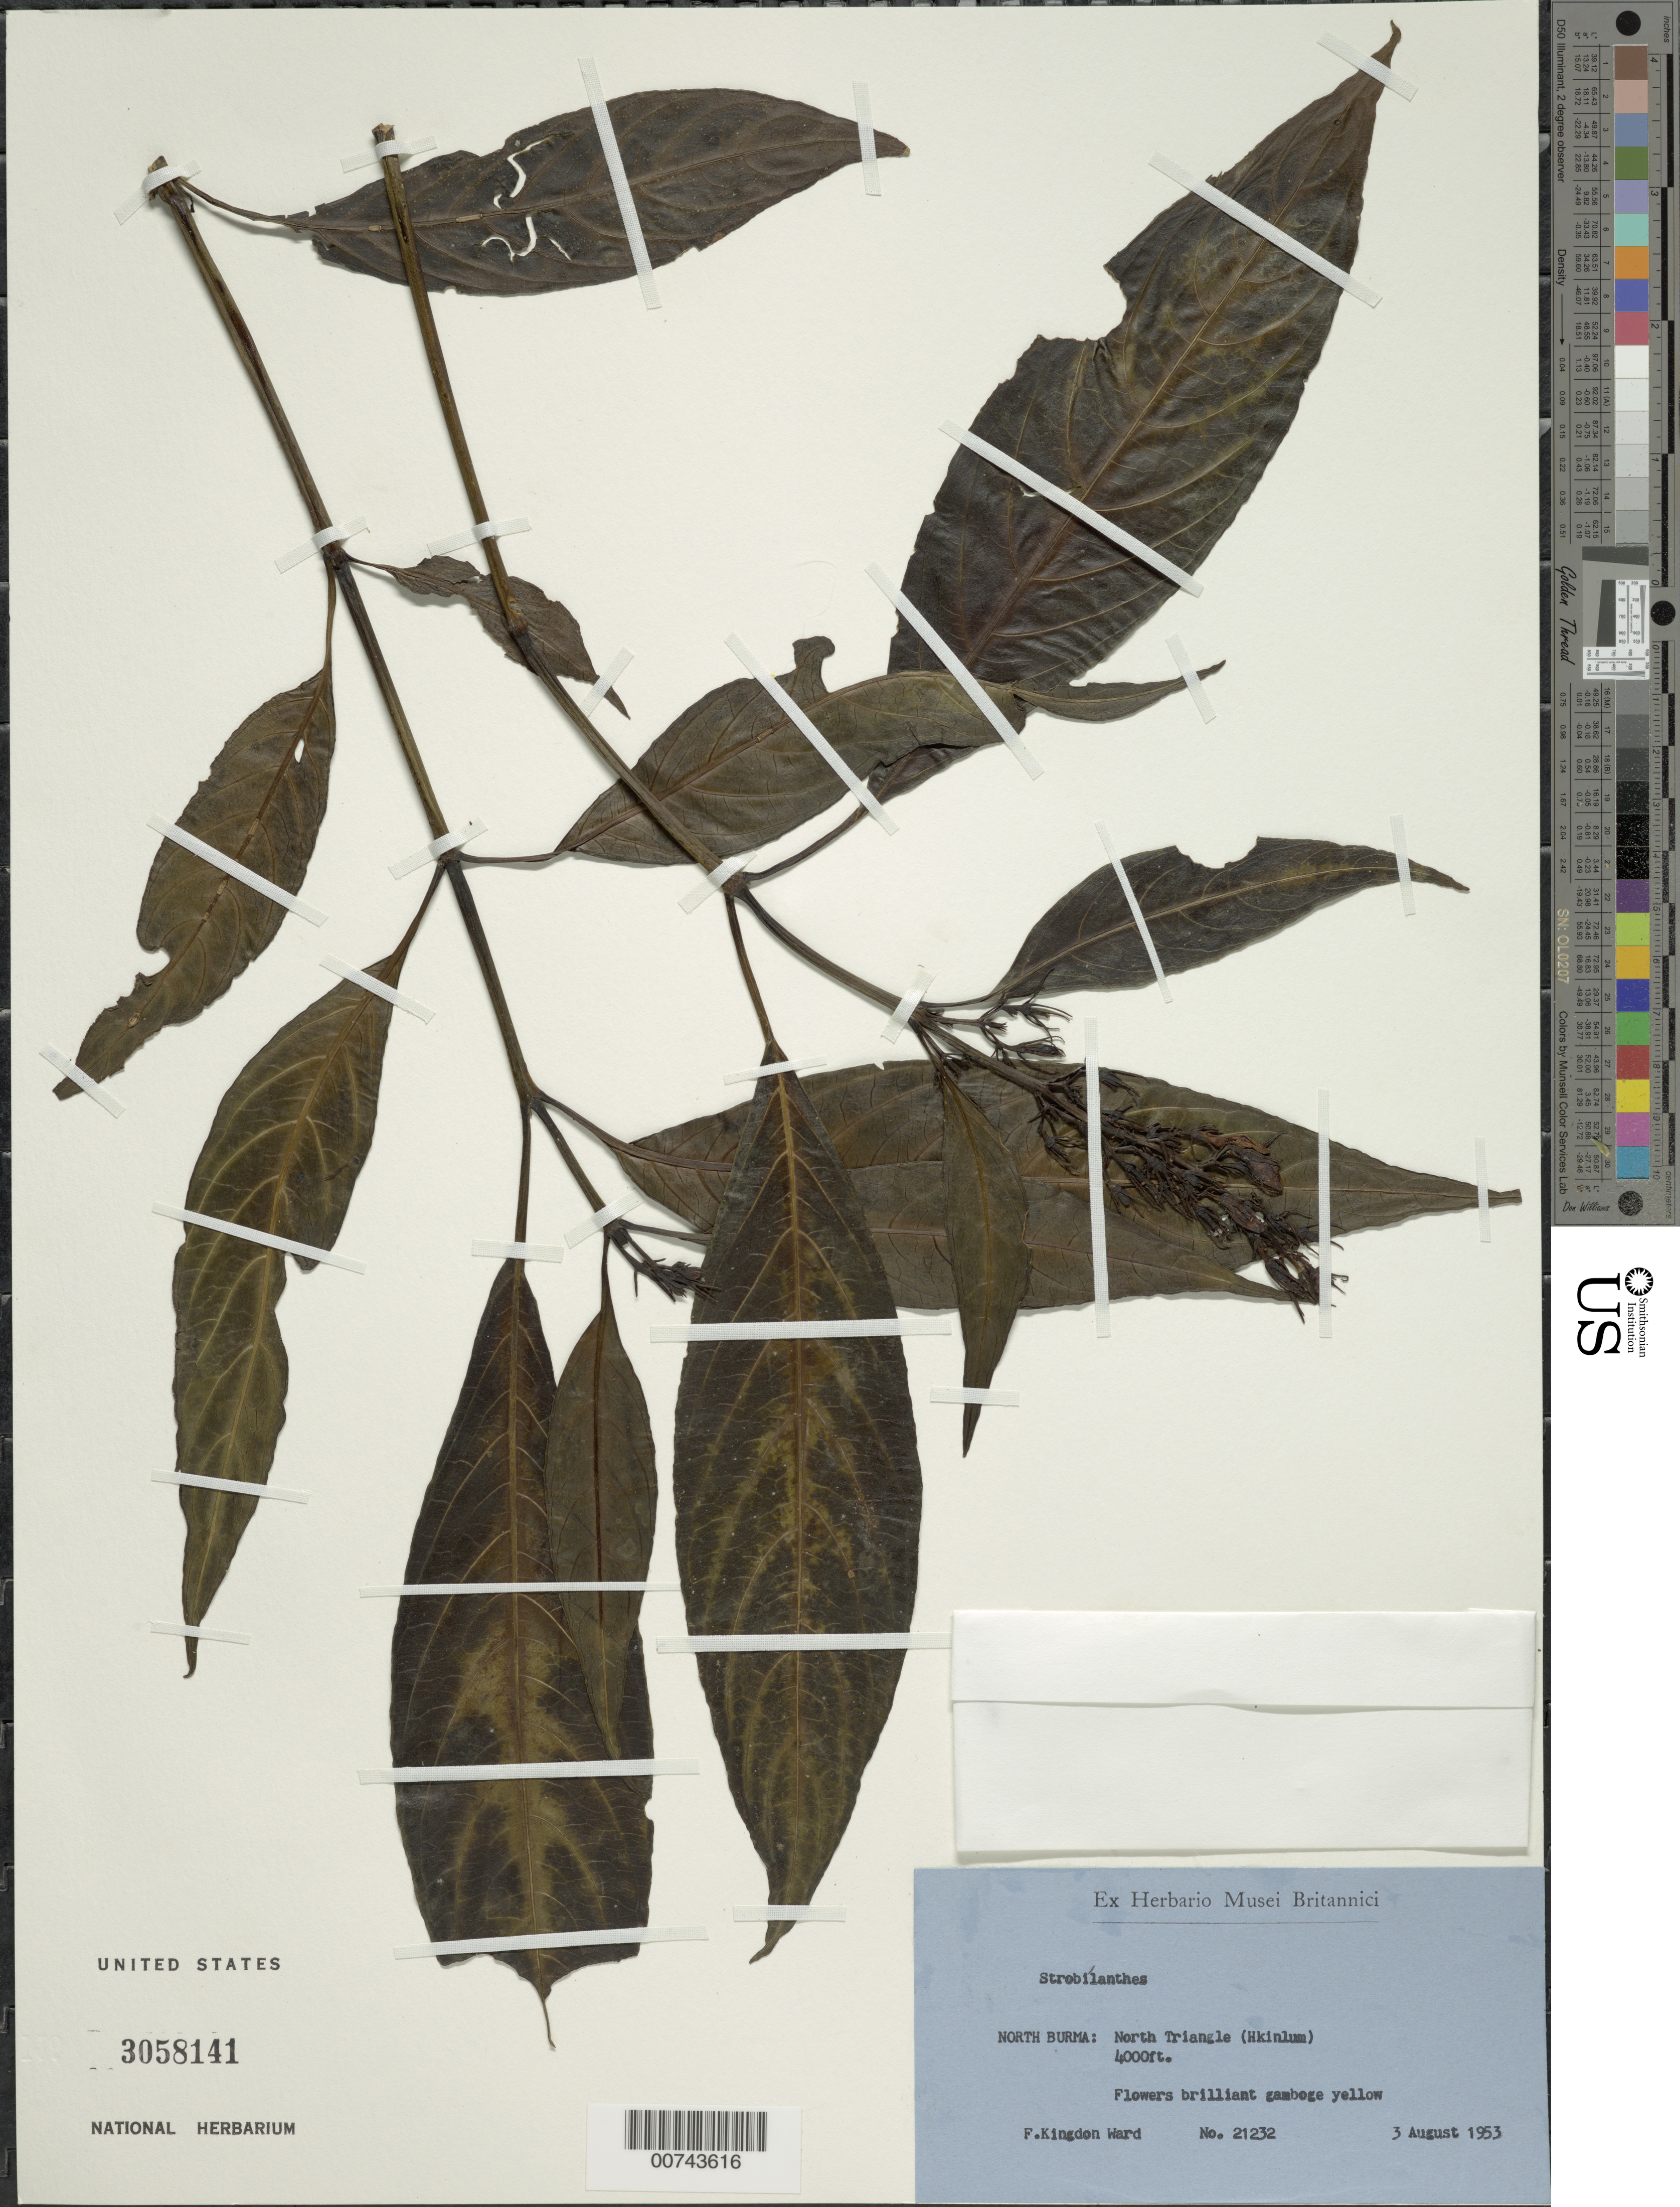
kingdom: Plantae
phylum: Tracheophyta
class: Magnoliopsida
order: Lamiales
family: Acanthaceae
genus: Strobilanthes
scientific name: Strobilanthes sp.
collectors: F. Kingdon Ward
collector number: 21232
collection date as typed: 03 Aug 1953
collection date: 1953-08-03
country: Myanmar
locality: Northern Burma, North Triangle, Hkinlum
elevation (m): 1219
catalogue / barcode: US 3058141